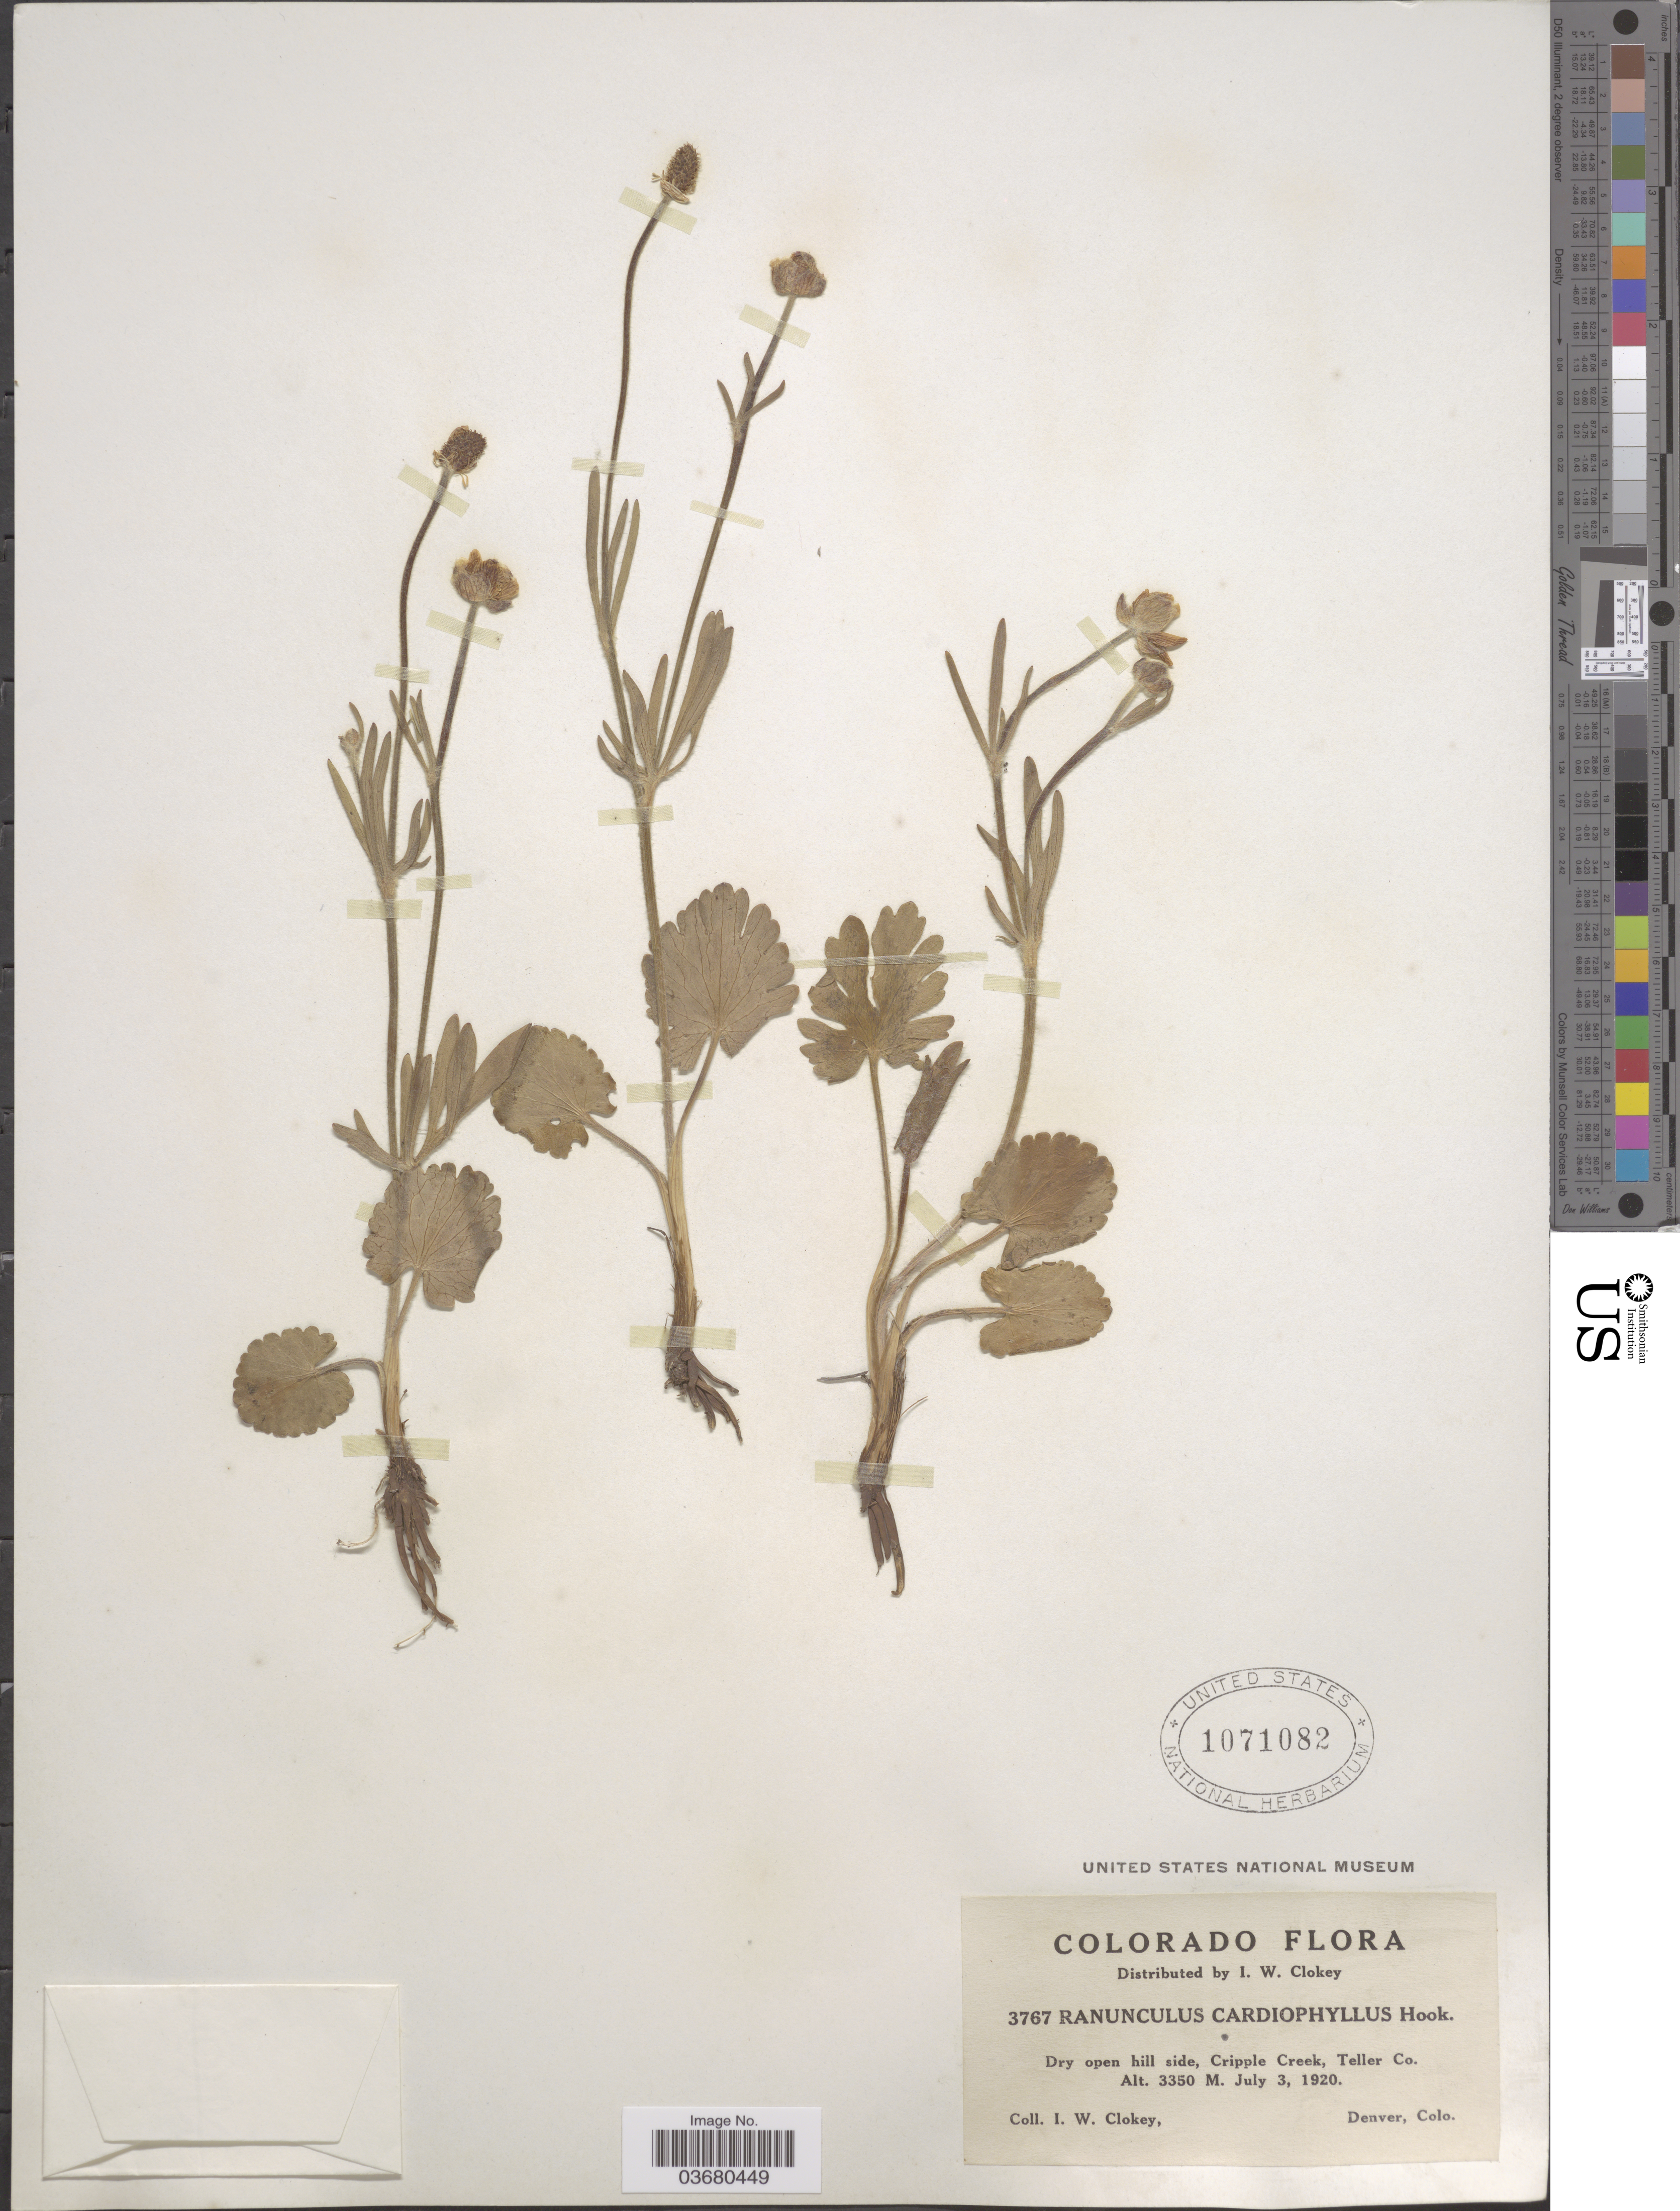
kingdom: Plantae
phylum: Tracheophyta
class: Magnoliopsida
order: Ranunculales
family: Ranunculaceae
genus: Ranunculus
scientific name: Ranunculus cardiophyllus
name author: Hook.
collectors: I. W. Clokey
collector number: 3767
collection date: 1920-07-03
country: United States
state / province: Colorado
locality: Cripple Creek, Teller Co.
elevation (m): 3350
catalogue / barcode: US 1071082